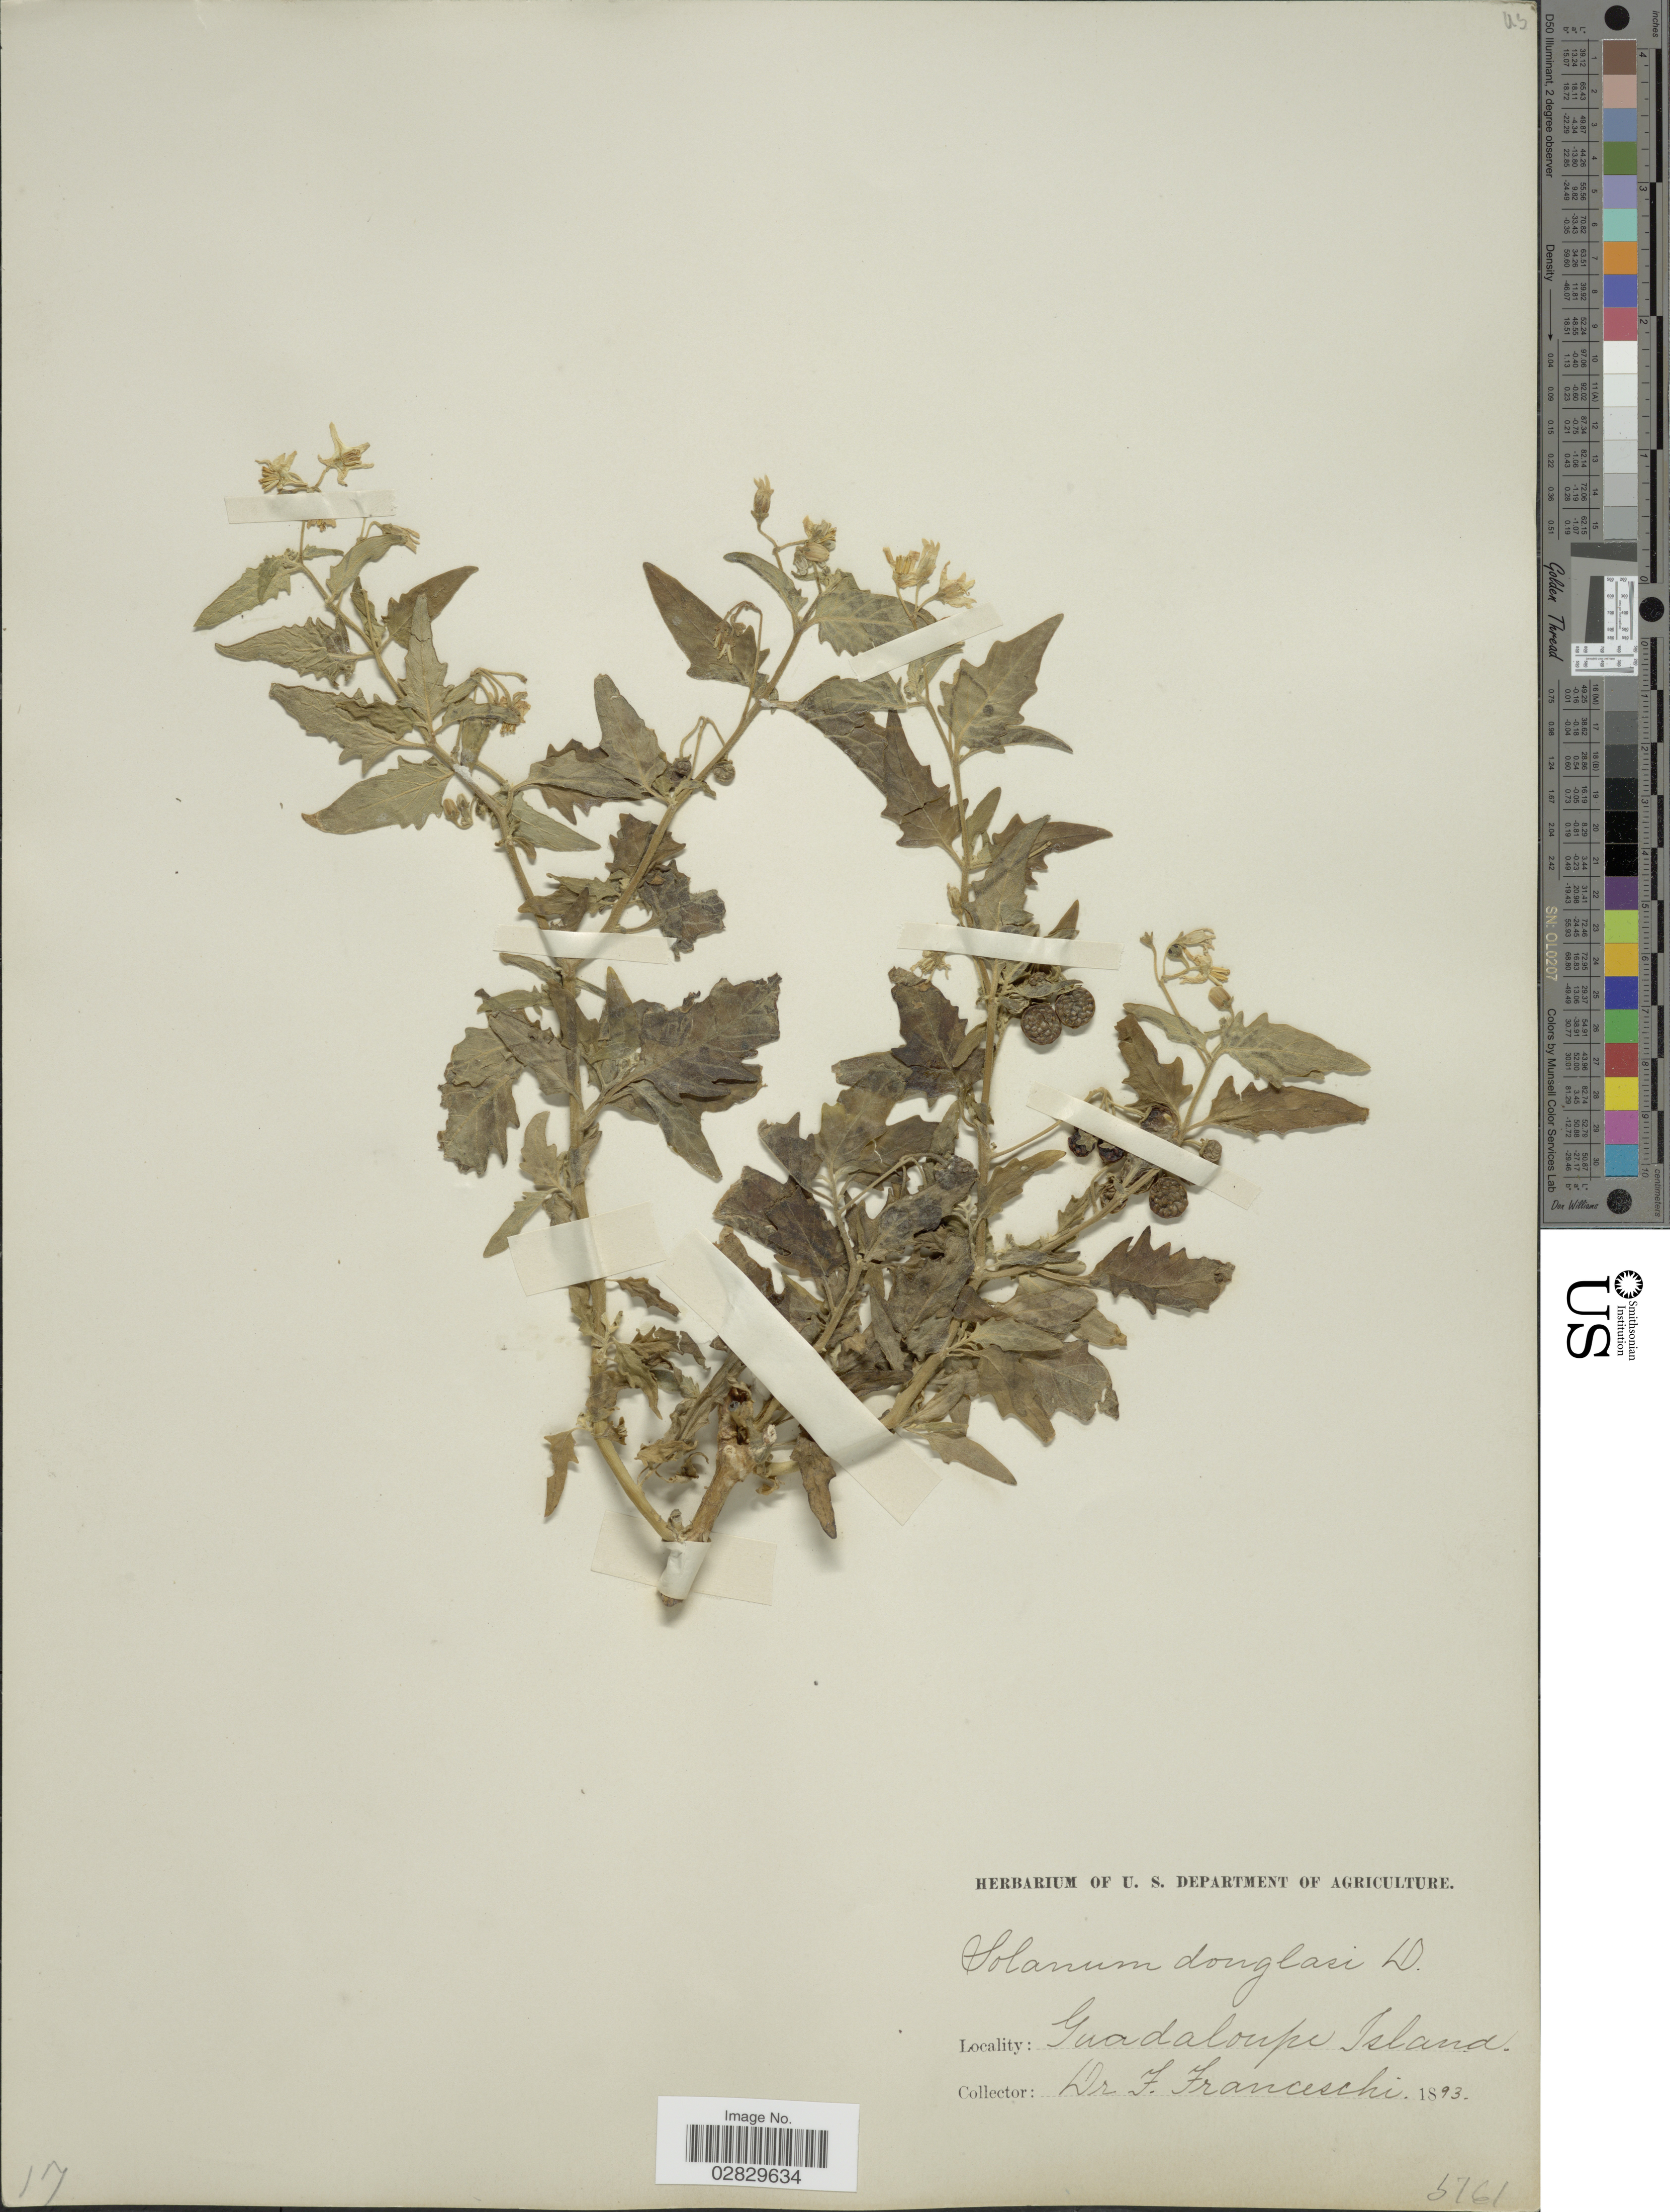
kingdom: Plantae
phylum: Tracheophyta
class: Magnoliopsida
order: Solanales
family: Solanaceae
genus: Solanum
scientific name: Solanum douglasii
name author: Dunal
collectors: F. Franceschi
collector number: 5761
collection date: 1893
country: Mexico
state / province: Baja California Norte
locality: Guadaloupe Island.